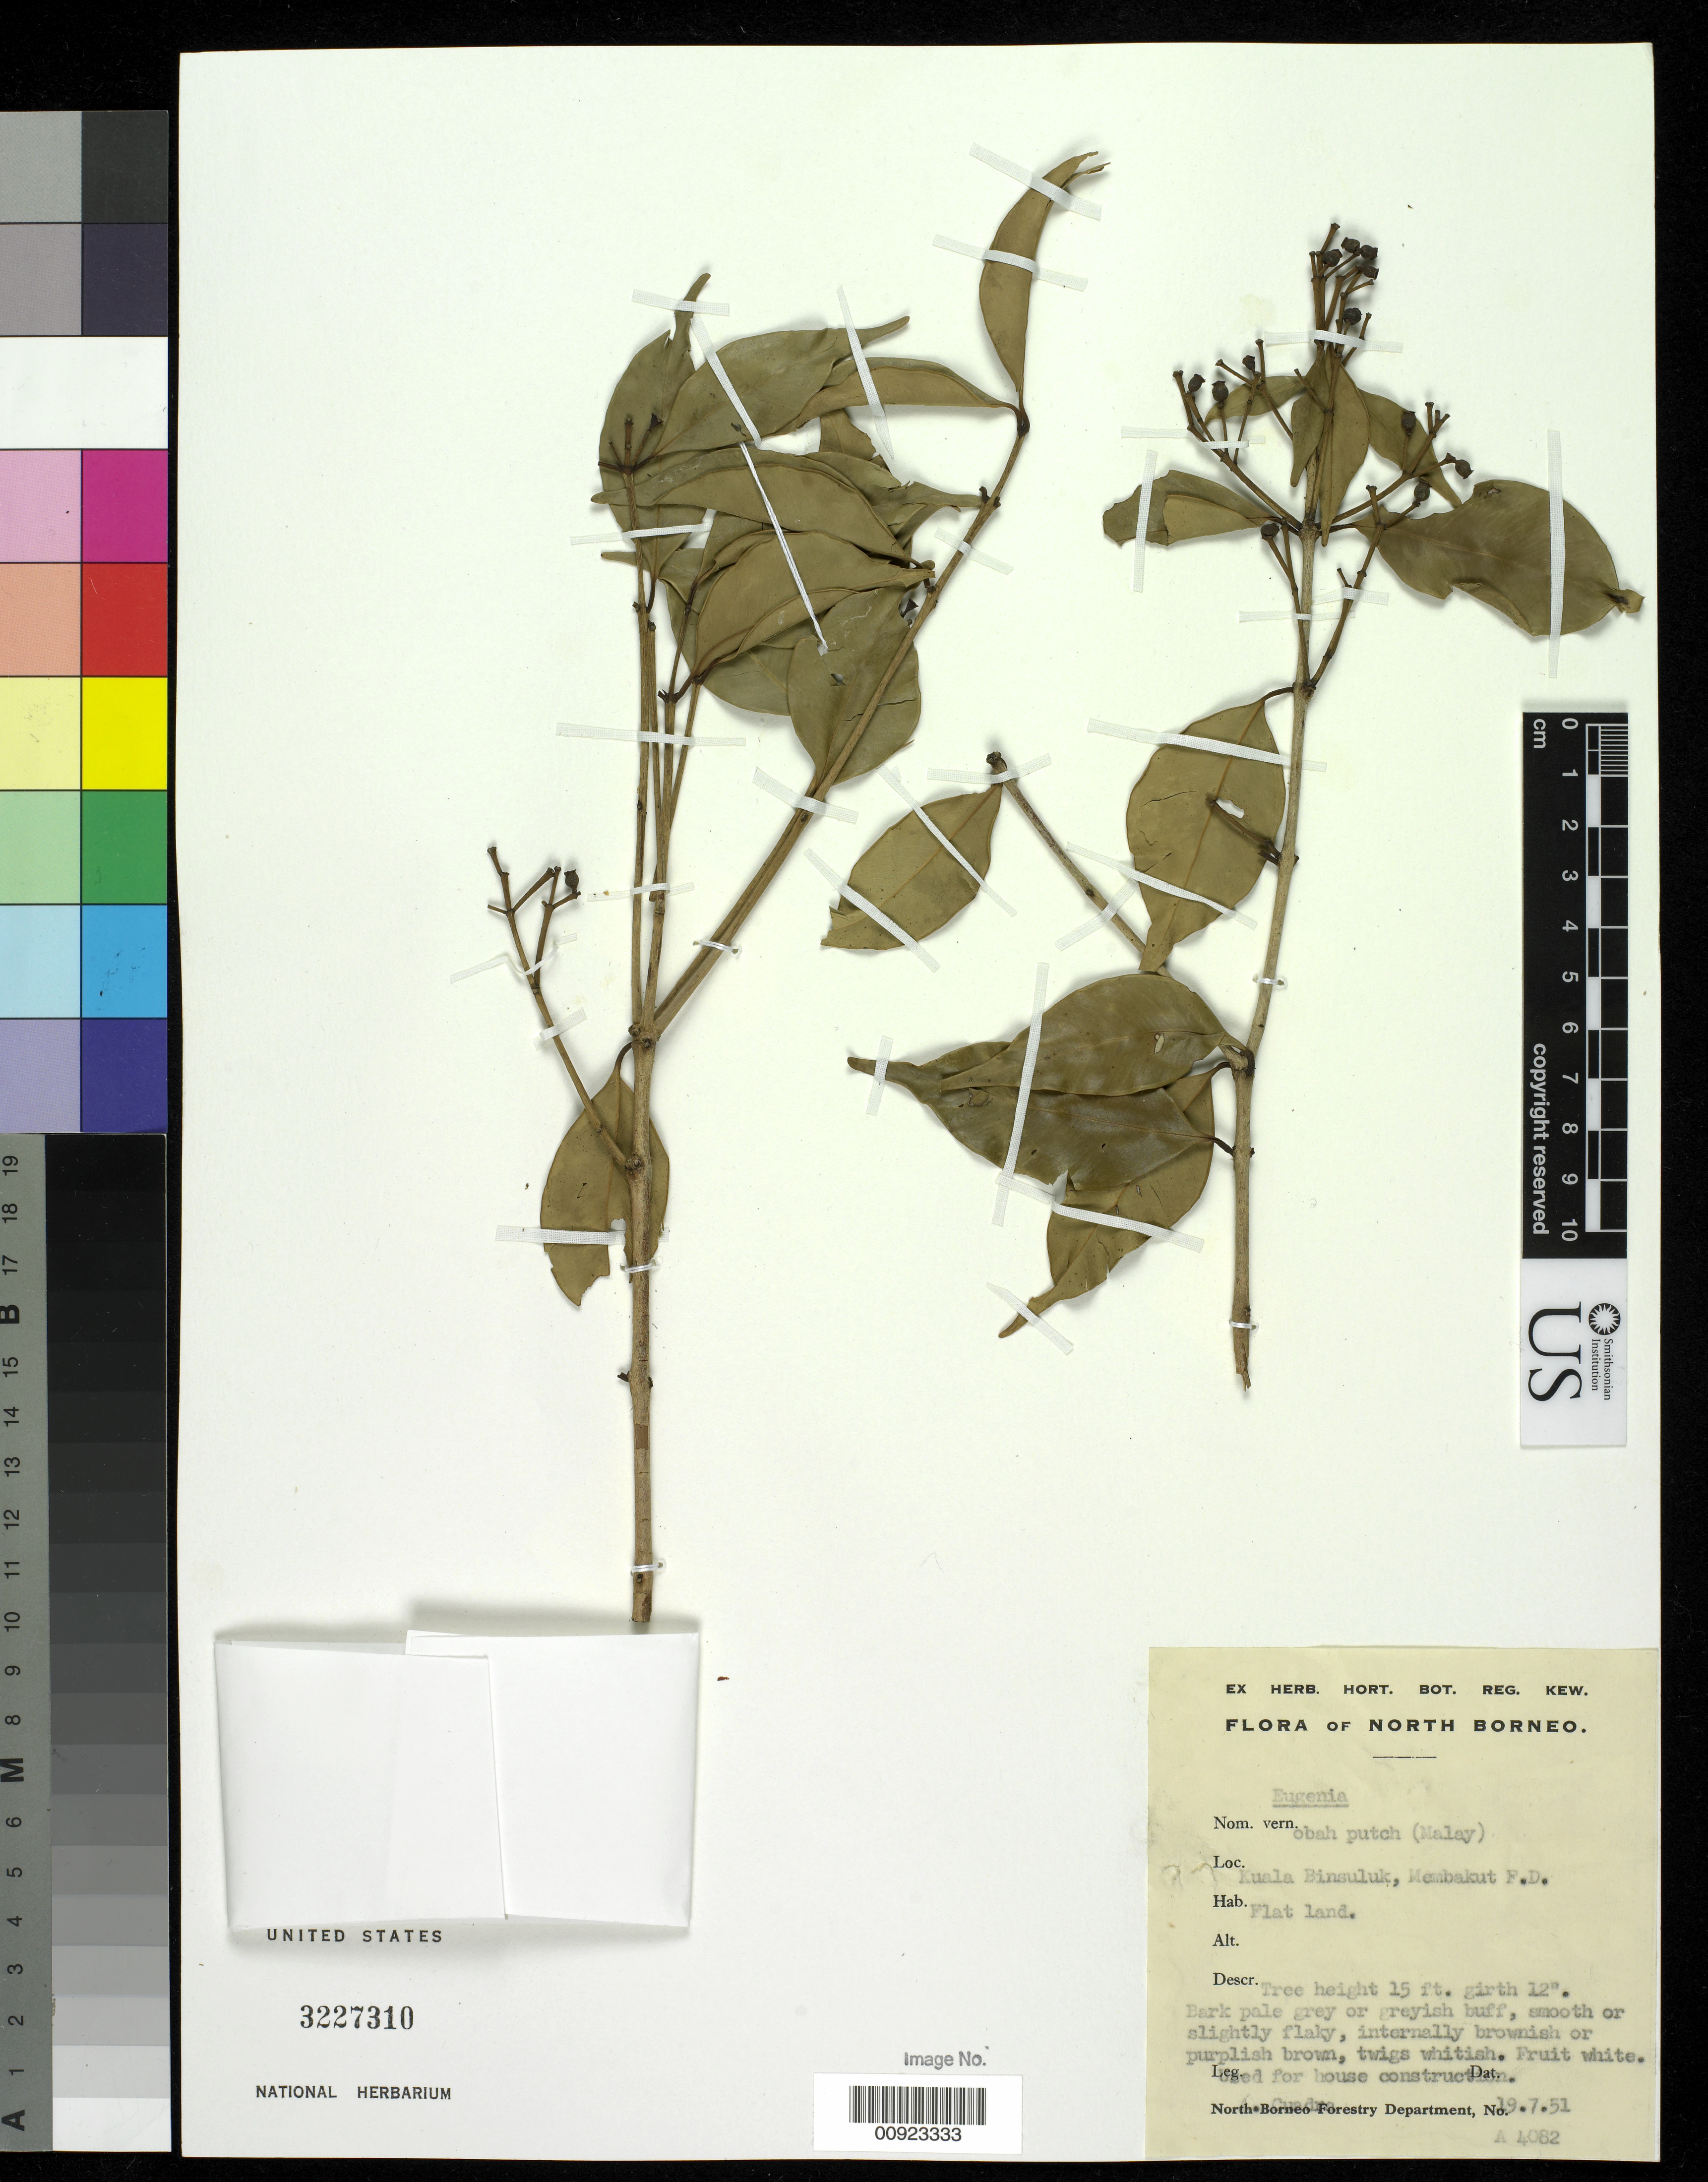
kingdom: Plantae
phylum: Tracheophyta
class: Magnoliopsida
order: Myrtales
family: Myrtaceae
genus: Syzygium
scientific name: Syzygium sp.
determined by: Strong, M. T., (US), Smithsonian Institution - National Museum of Natural History (UNITED STATES)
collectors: A. Cuadra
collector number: A 4082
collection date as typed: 19 Jul 1951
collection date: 1951-07-19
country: Malaysia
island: Borneo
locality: Membakut F.D., Kuala Binsuluk.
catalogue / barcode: US 3227310